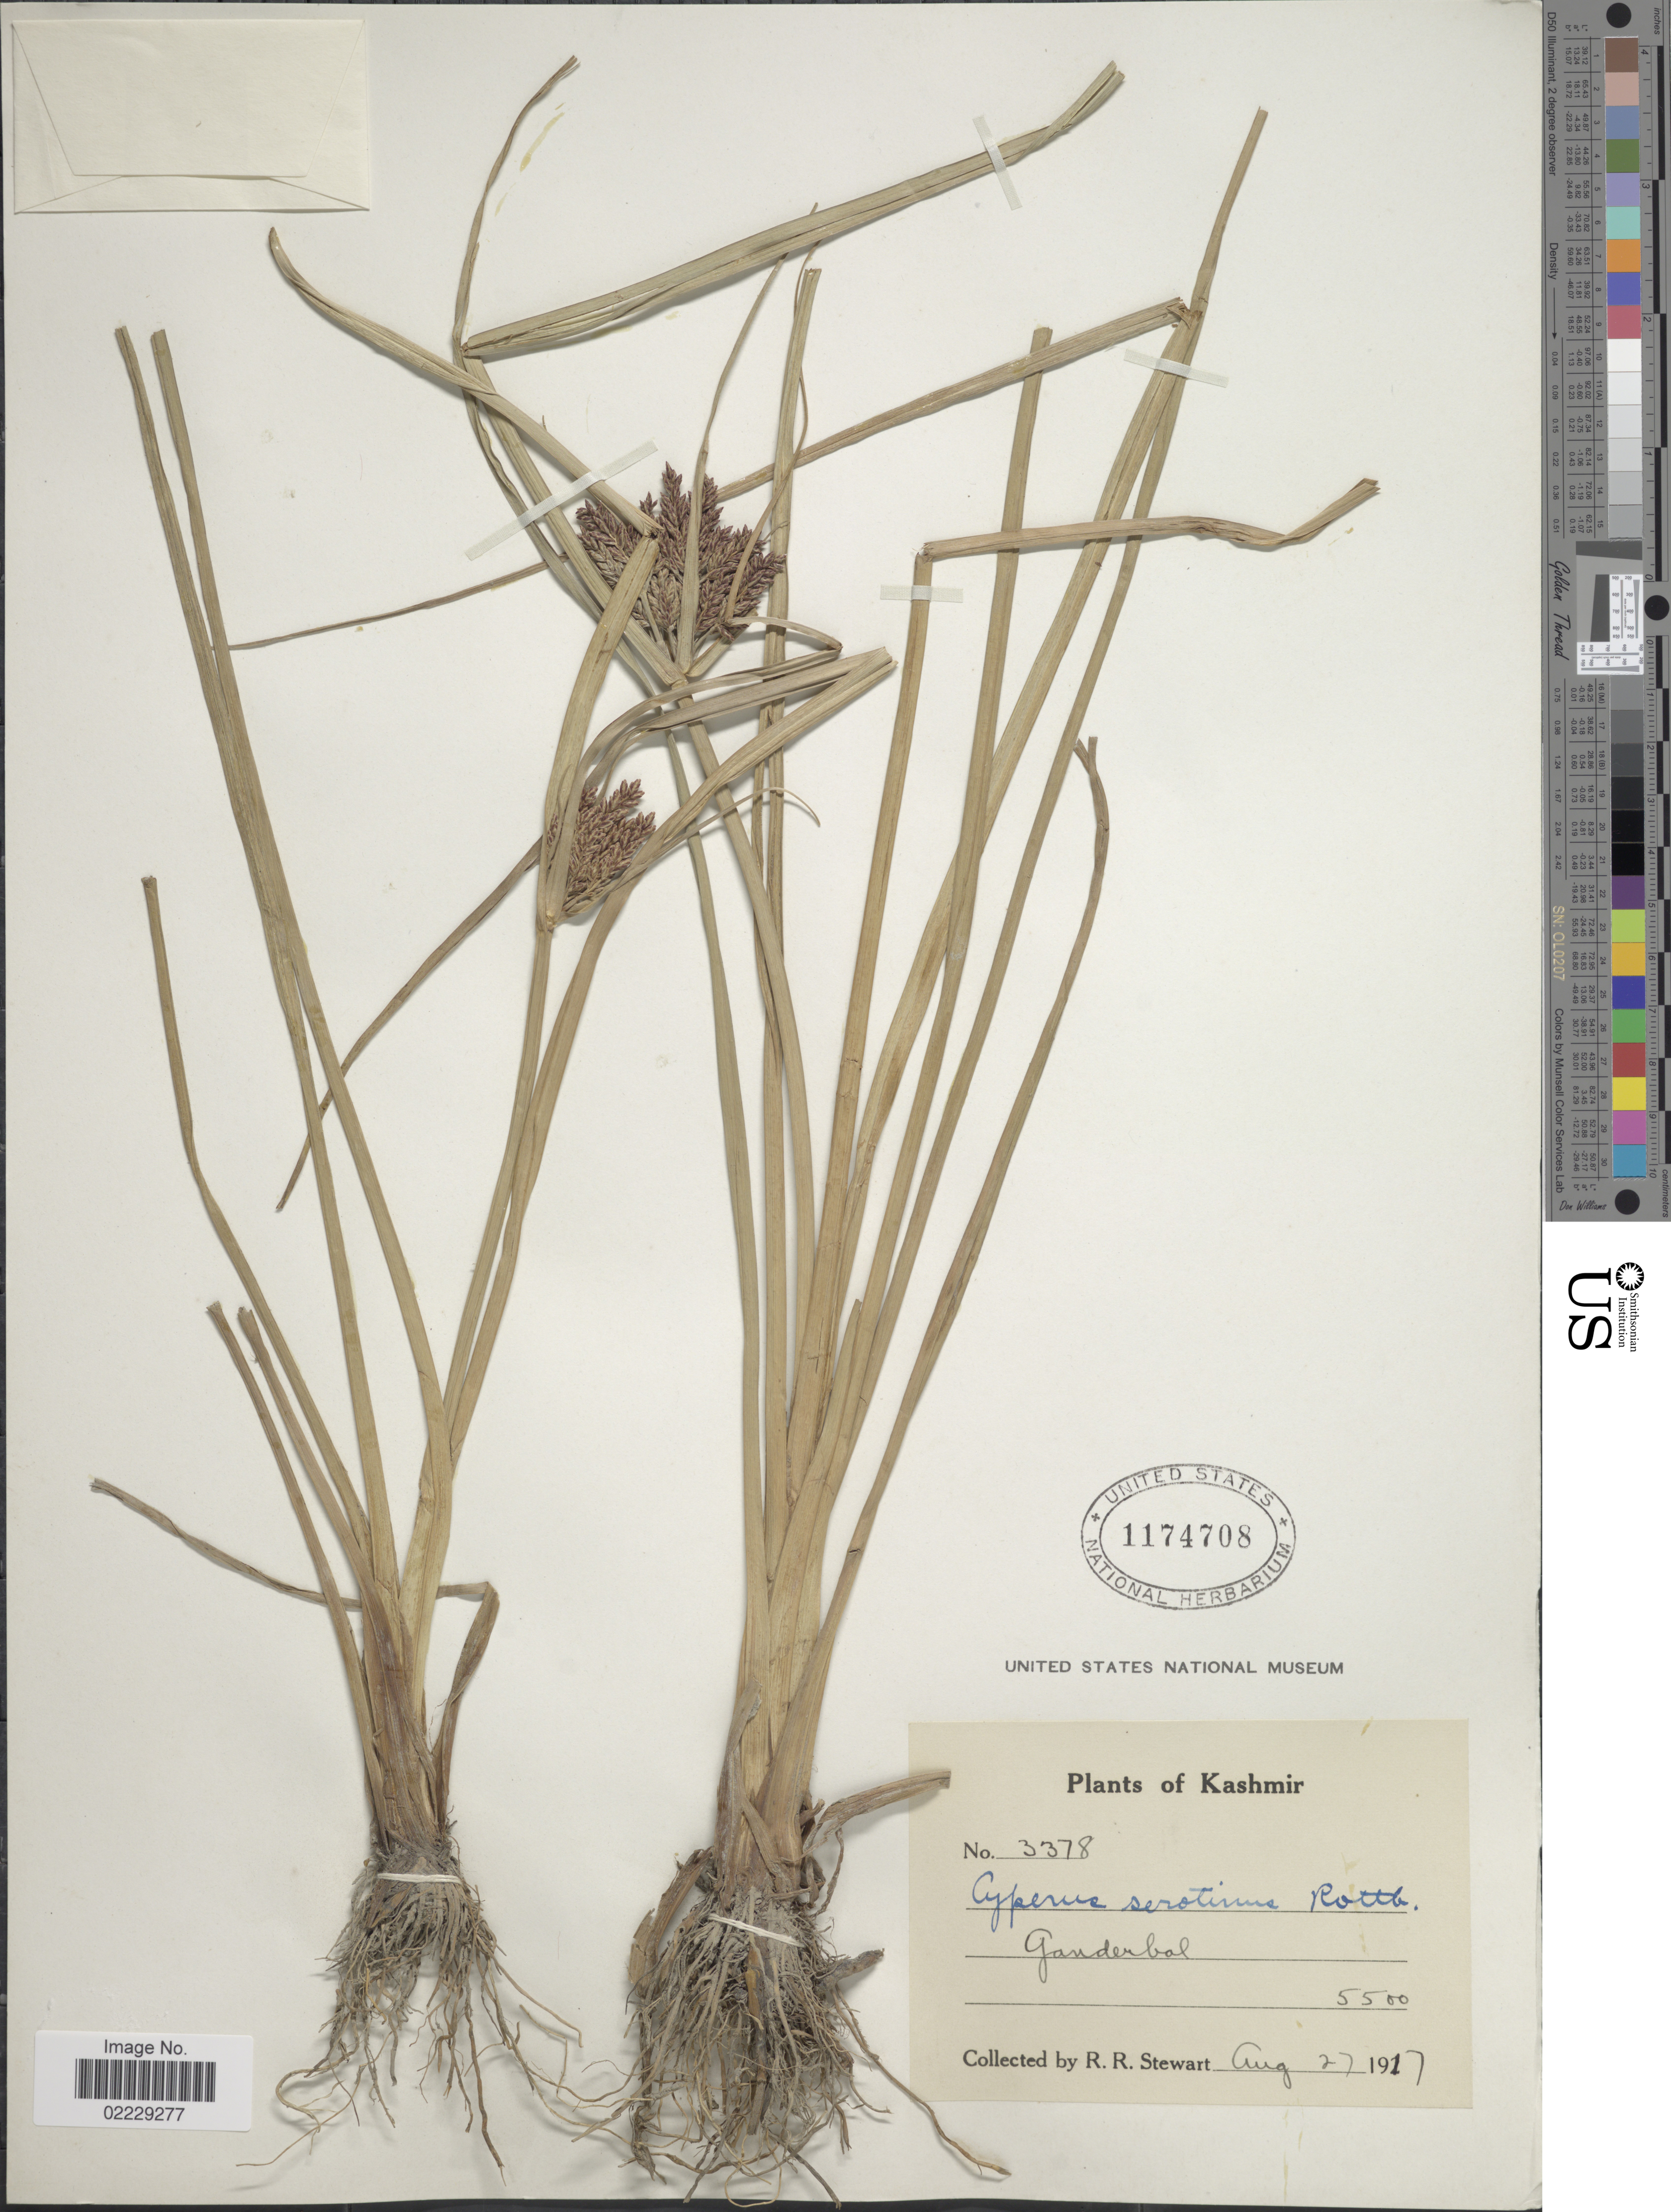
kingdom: Plantae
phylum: Tracheophyta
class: Liliopsida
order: Poales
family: Cyperaceae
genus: Cyperus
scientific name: Cyperus serotinus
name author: Rottb.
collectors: R. R. Stewart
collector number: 3378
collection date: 1917-08-27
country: India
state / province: Jammu and Kashmir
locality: Kashmir, Ganderbal.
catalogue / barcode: US 1174708